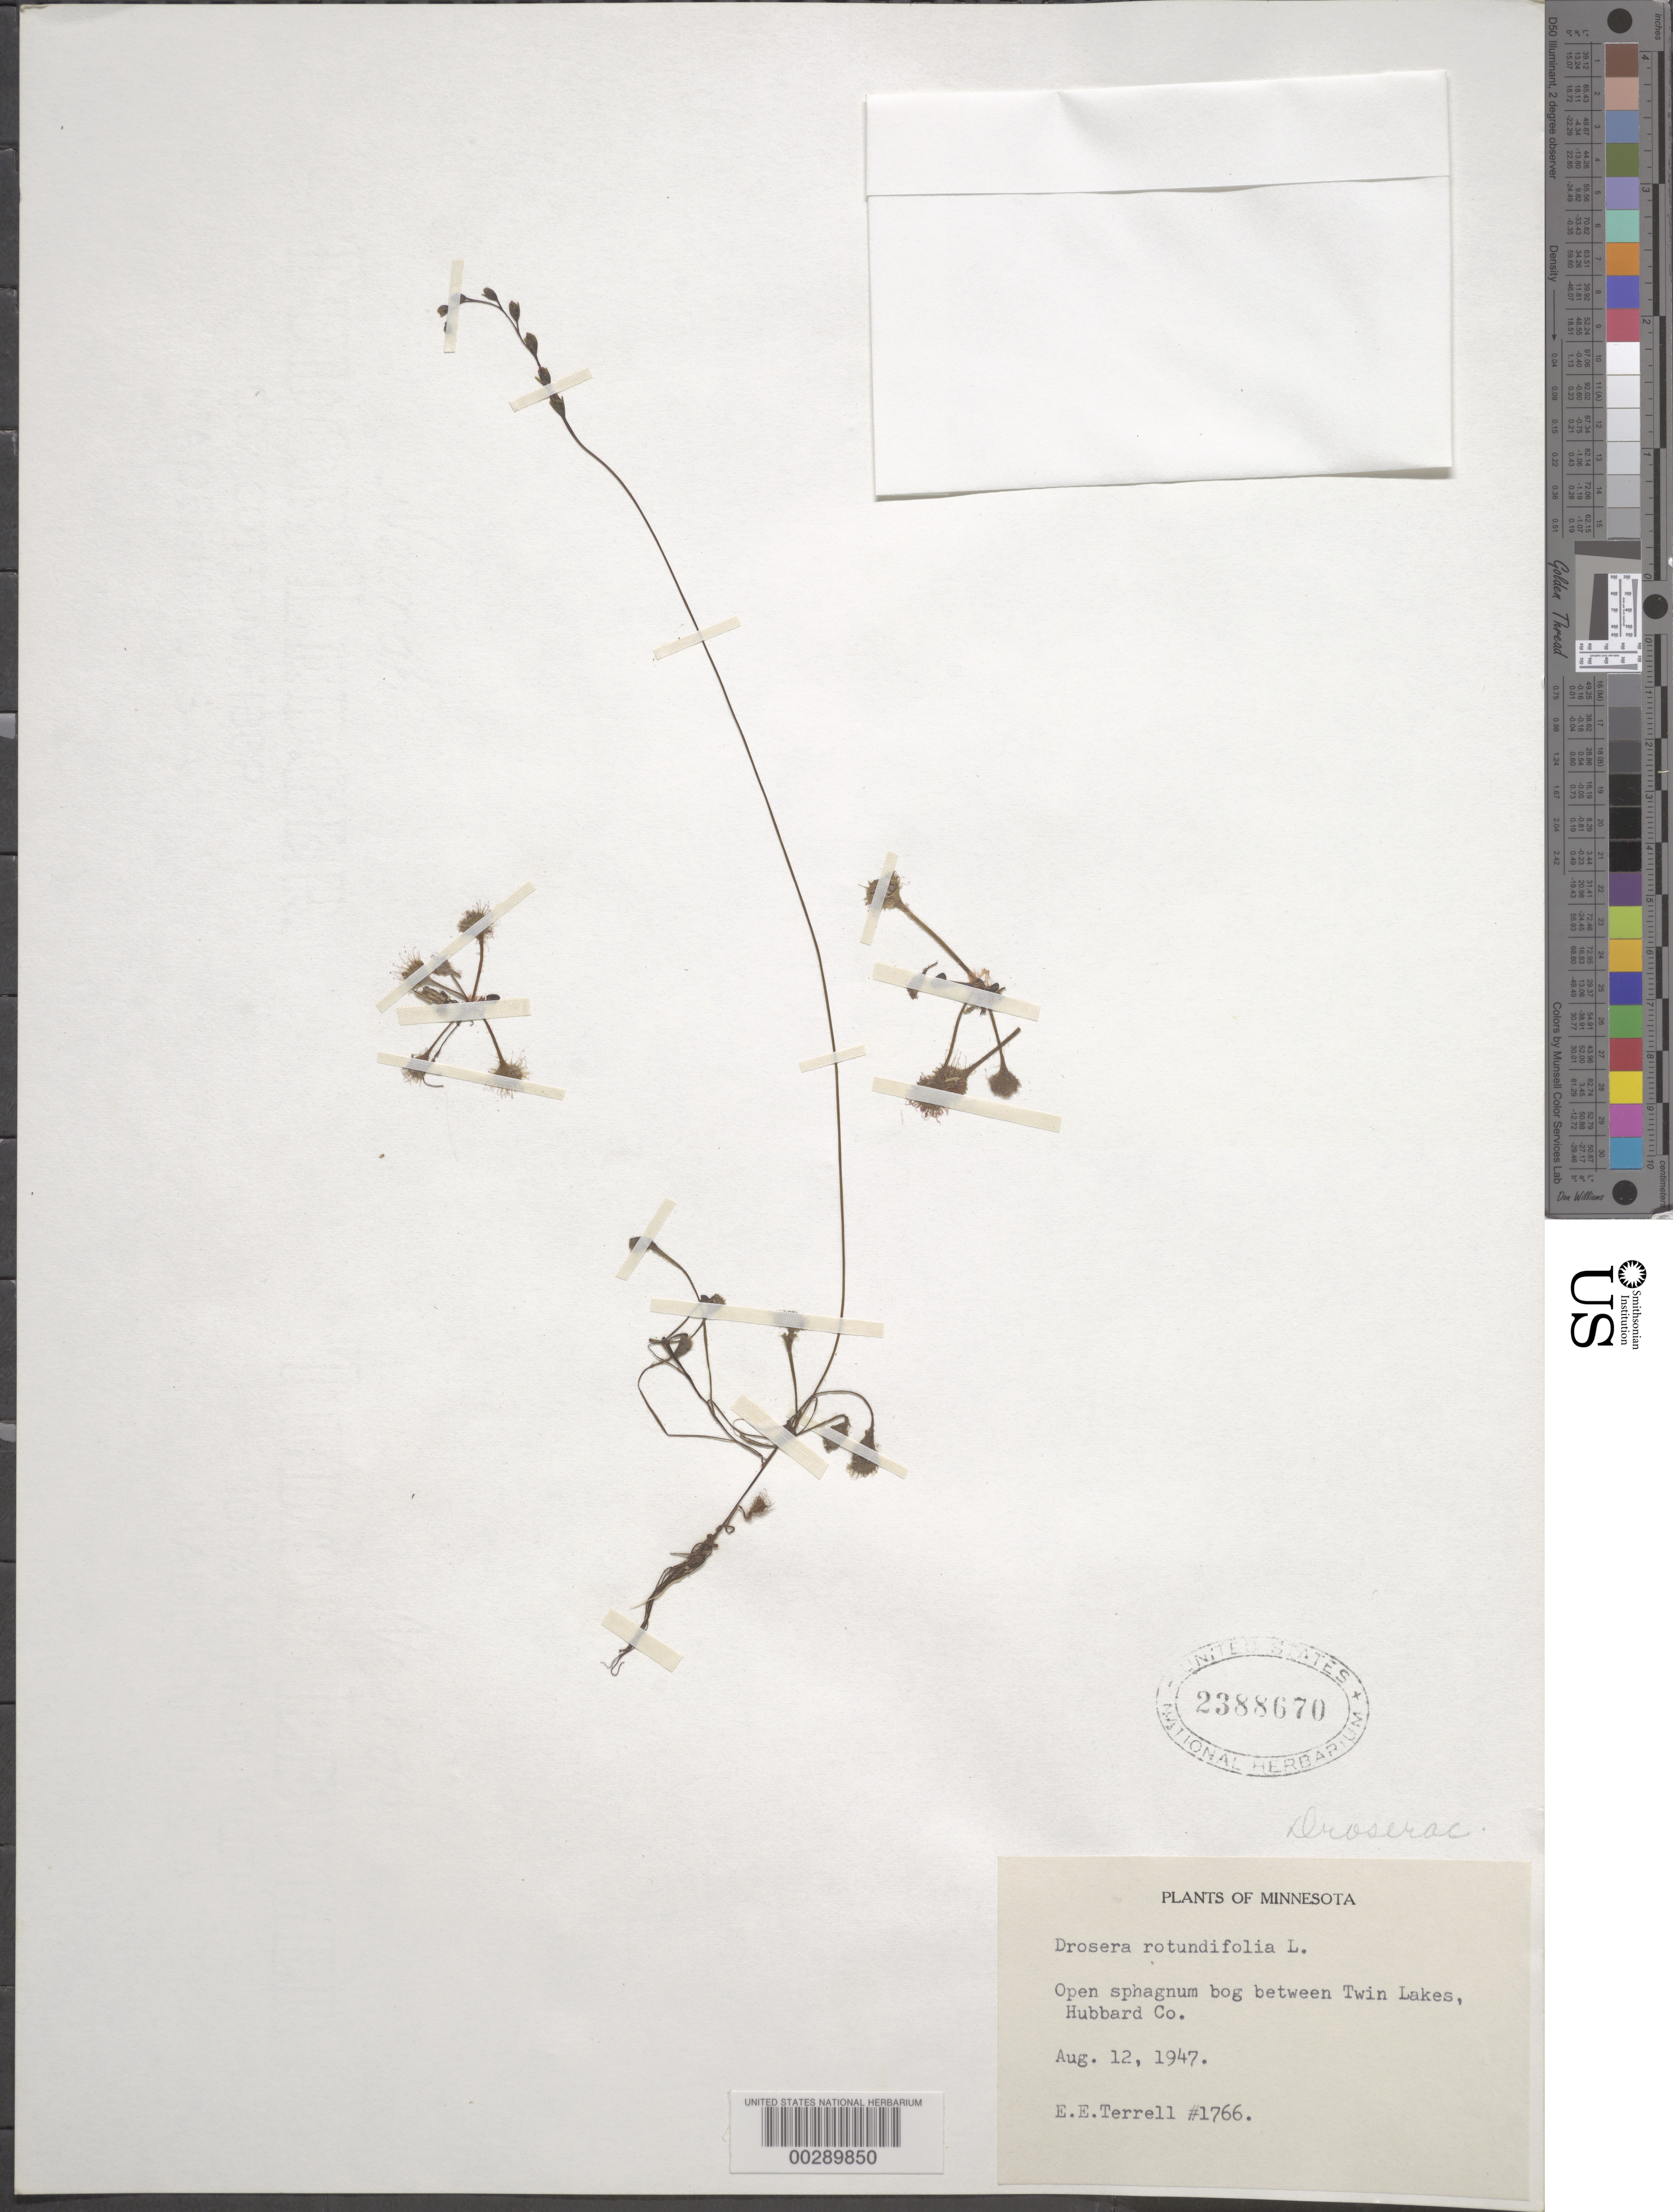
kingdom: Plantae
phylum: Tracheophyta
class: Magnoliopsida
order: Caryophyllales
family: Droseraceae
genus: Drosera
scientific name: Drosera rotundifolia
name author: L.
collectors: E. E. Terrell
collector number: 1766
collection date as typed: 12 Aug 1947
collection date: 1947-08-12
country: United States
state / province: Minnesota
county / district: Hubbard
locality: Between twin lakes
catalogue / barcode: US 2388670